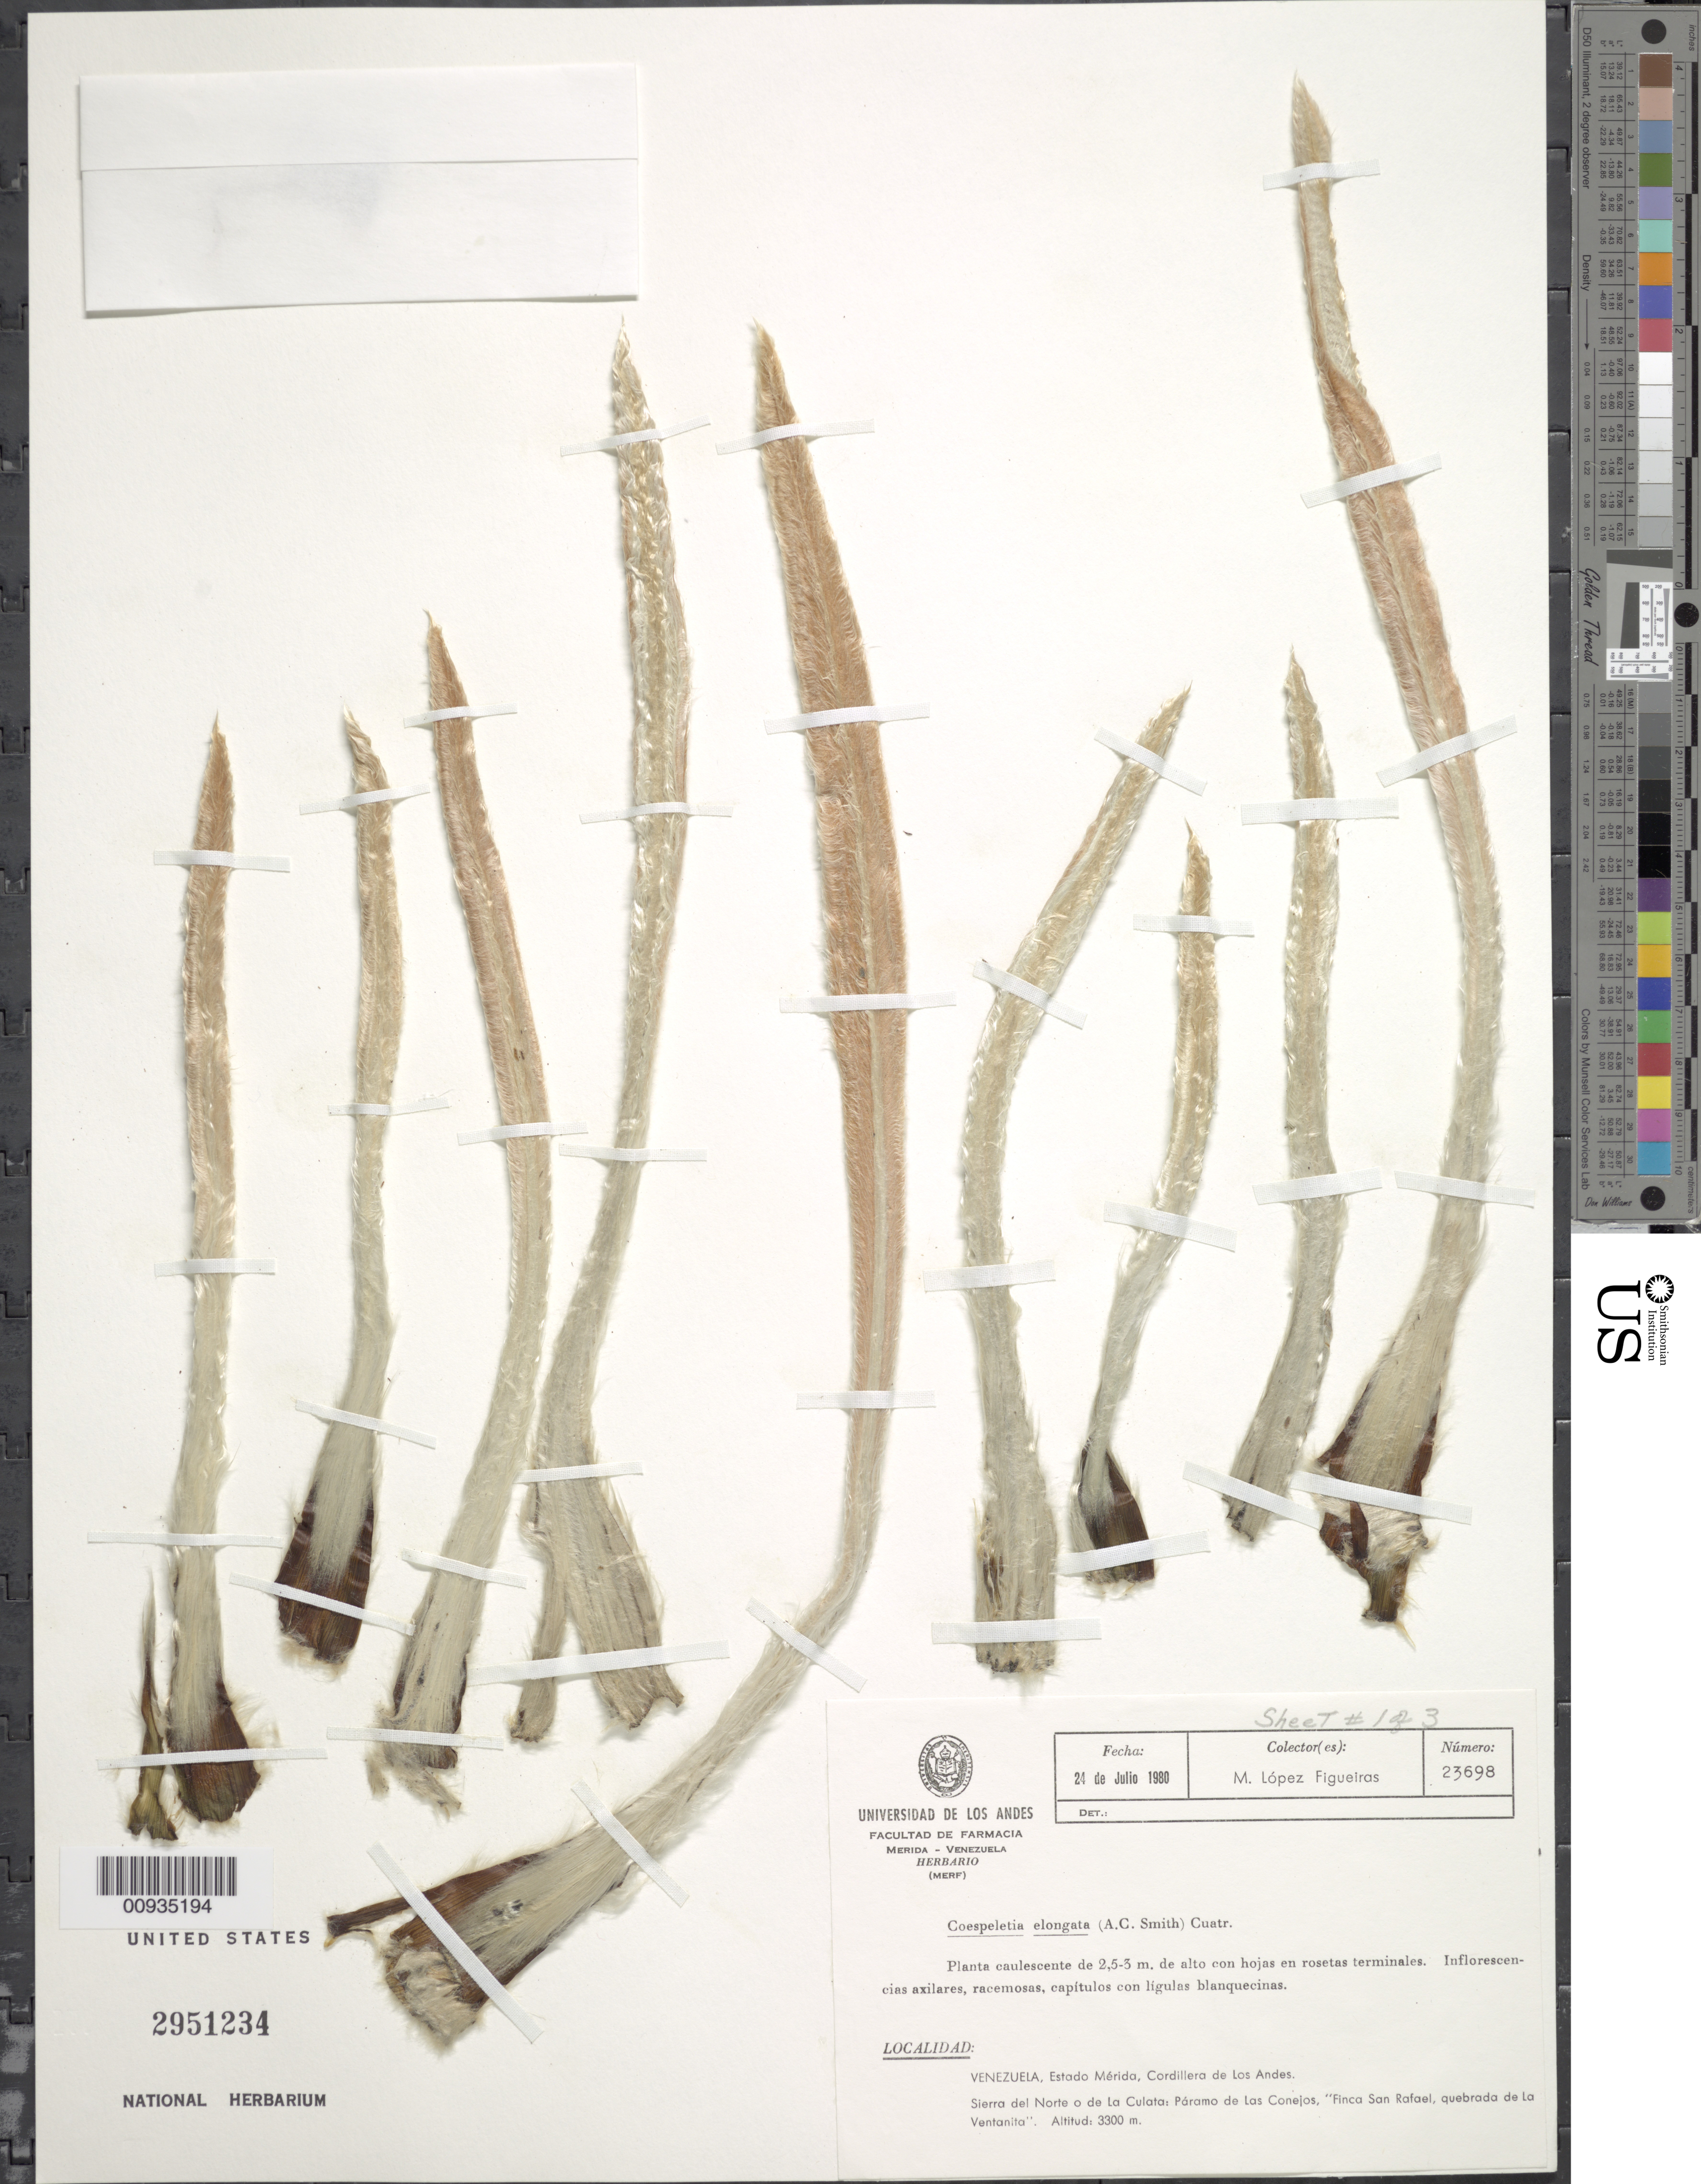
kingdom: Plantae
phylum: Tracheophyta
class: Magnoliopsida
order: Asterales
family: Asteraceae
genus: Coespeletia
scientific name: Coespeletia elongata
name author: (A.C. Sm.) Cuatrec.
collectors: M. López Figueiras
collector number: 23698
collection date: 1980-07-24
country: Venezuela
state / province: Mérida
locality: Páramo de Los Conejos. Sierra del Norte o de La Culata, "Finca San Rafael", quebrada de La Ventanita, Cordillera de los Andes.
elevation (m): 3300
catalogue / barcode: US 2951234